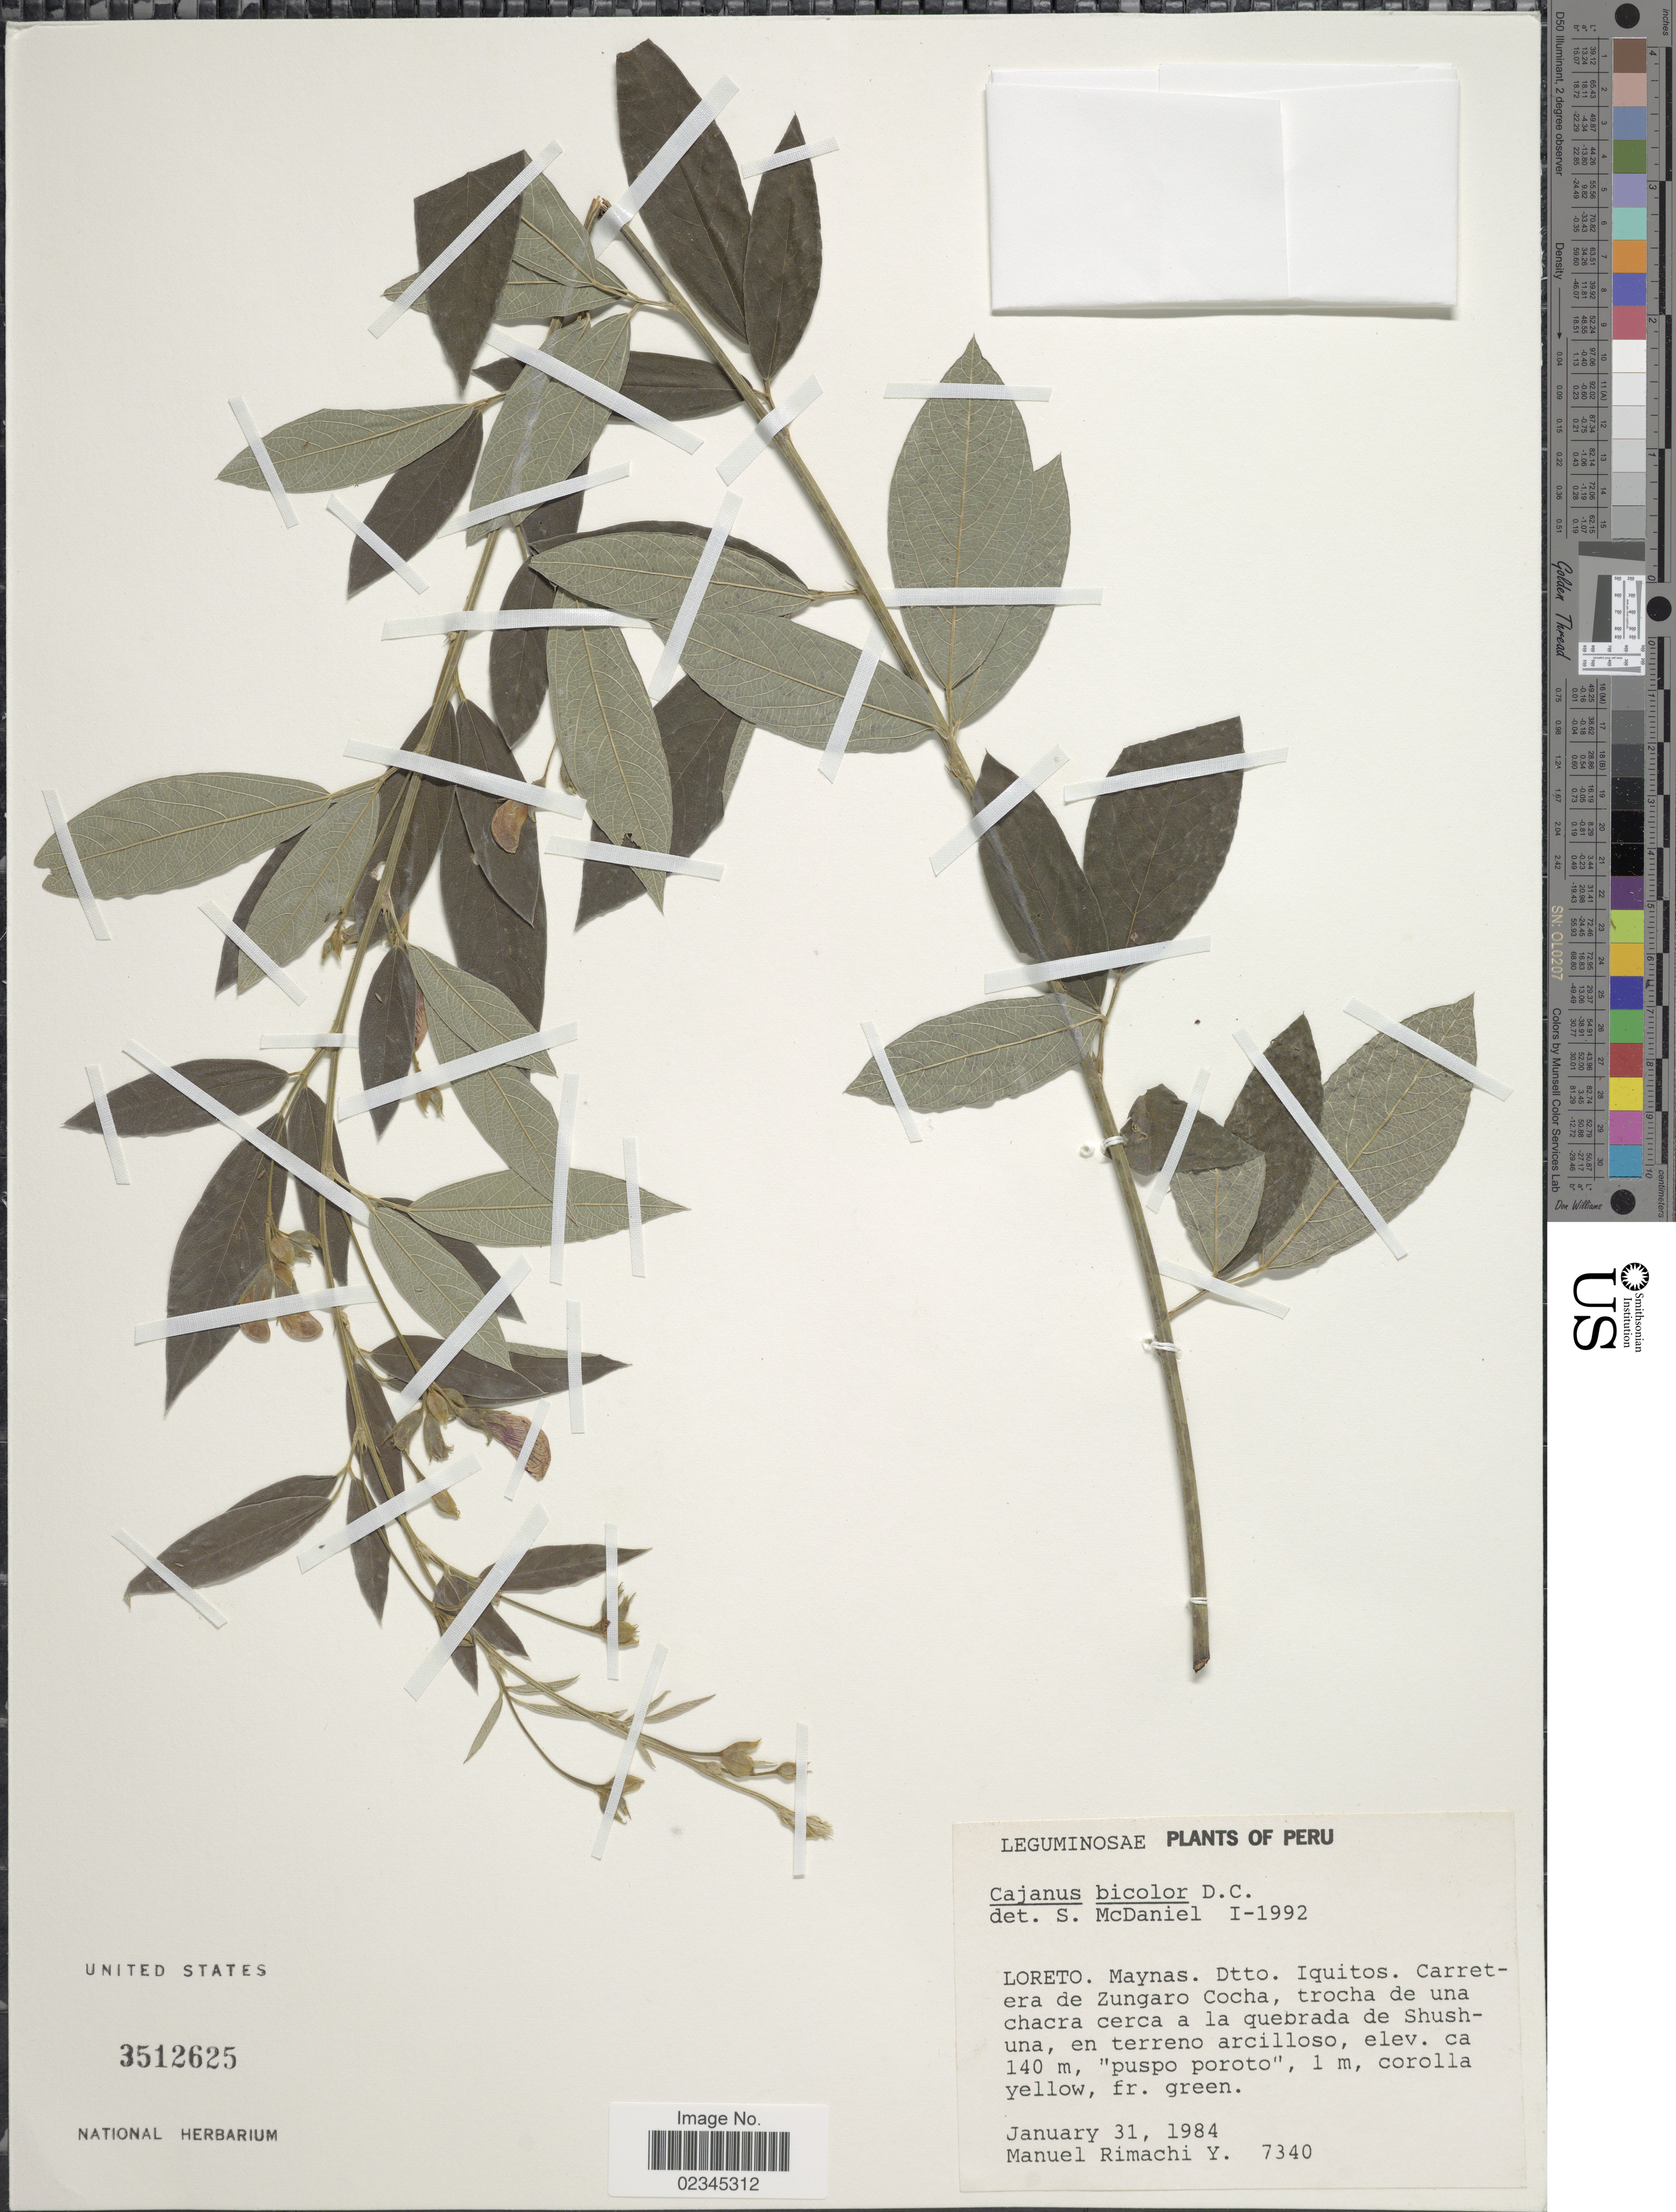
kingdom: Plantae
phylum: Tracheophyta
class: Magnoliopsida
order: Fabales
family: Fabaceae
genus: Cajanus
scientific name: Cajanus cajan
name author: (L.) Huth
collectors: M. Rimachi Y.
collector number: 7340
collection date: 1984-01-31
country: Peru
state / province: Loreto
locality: Maynas. Dtto. Iquitos. Carretera de Zungaro Cocha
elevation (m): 140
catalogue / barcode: US 3512625